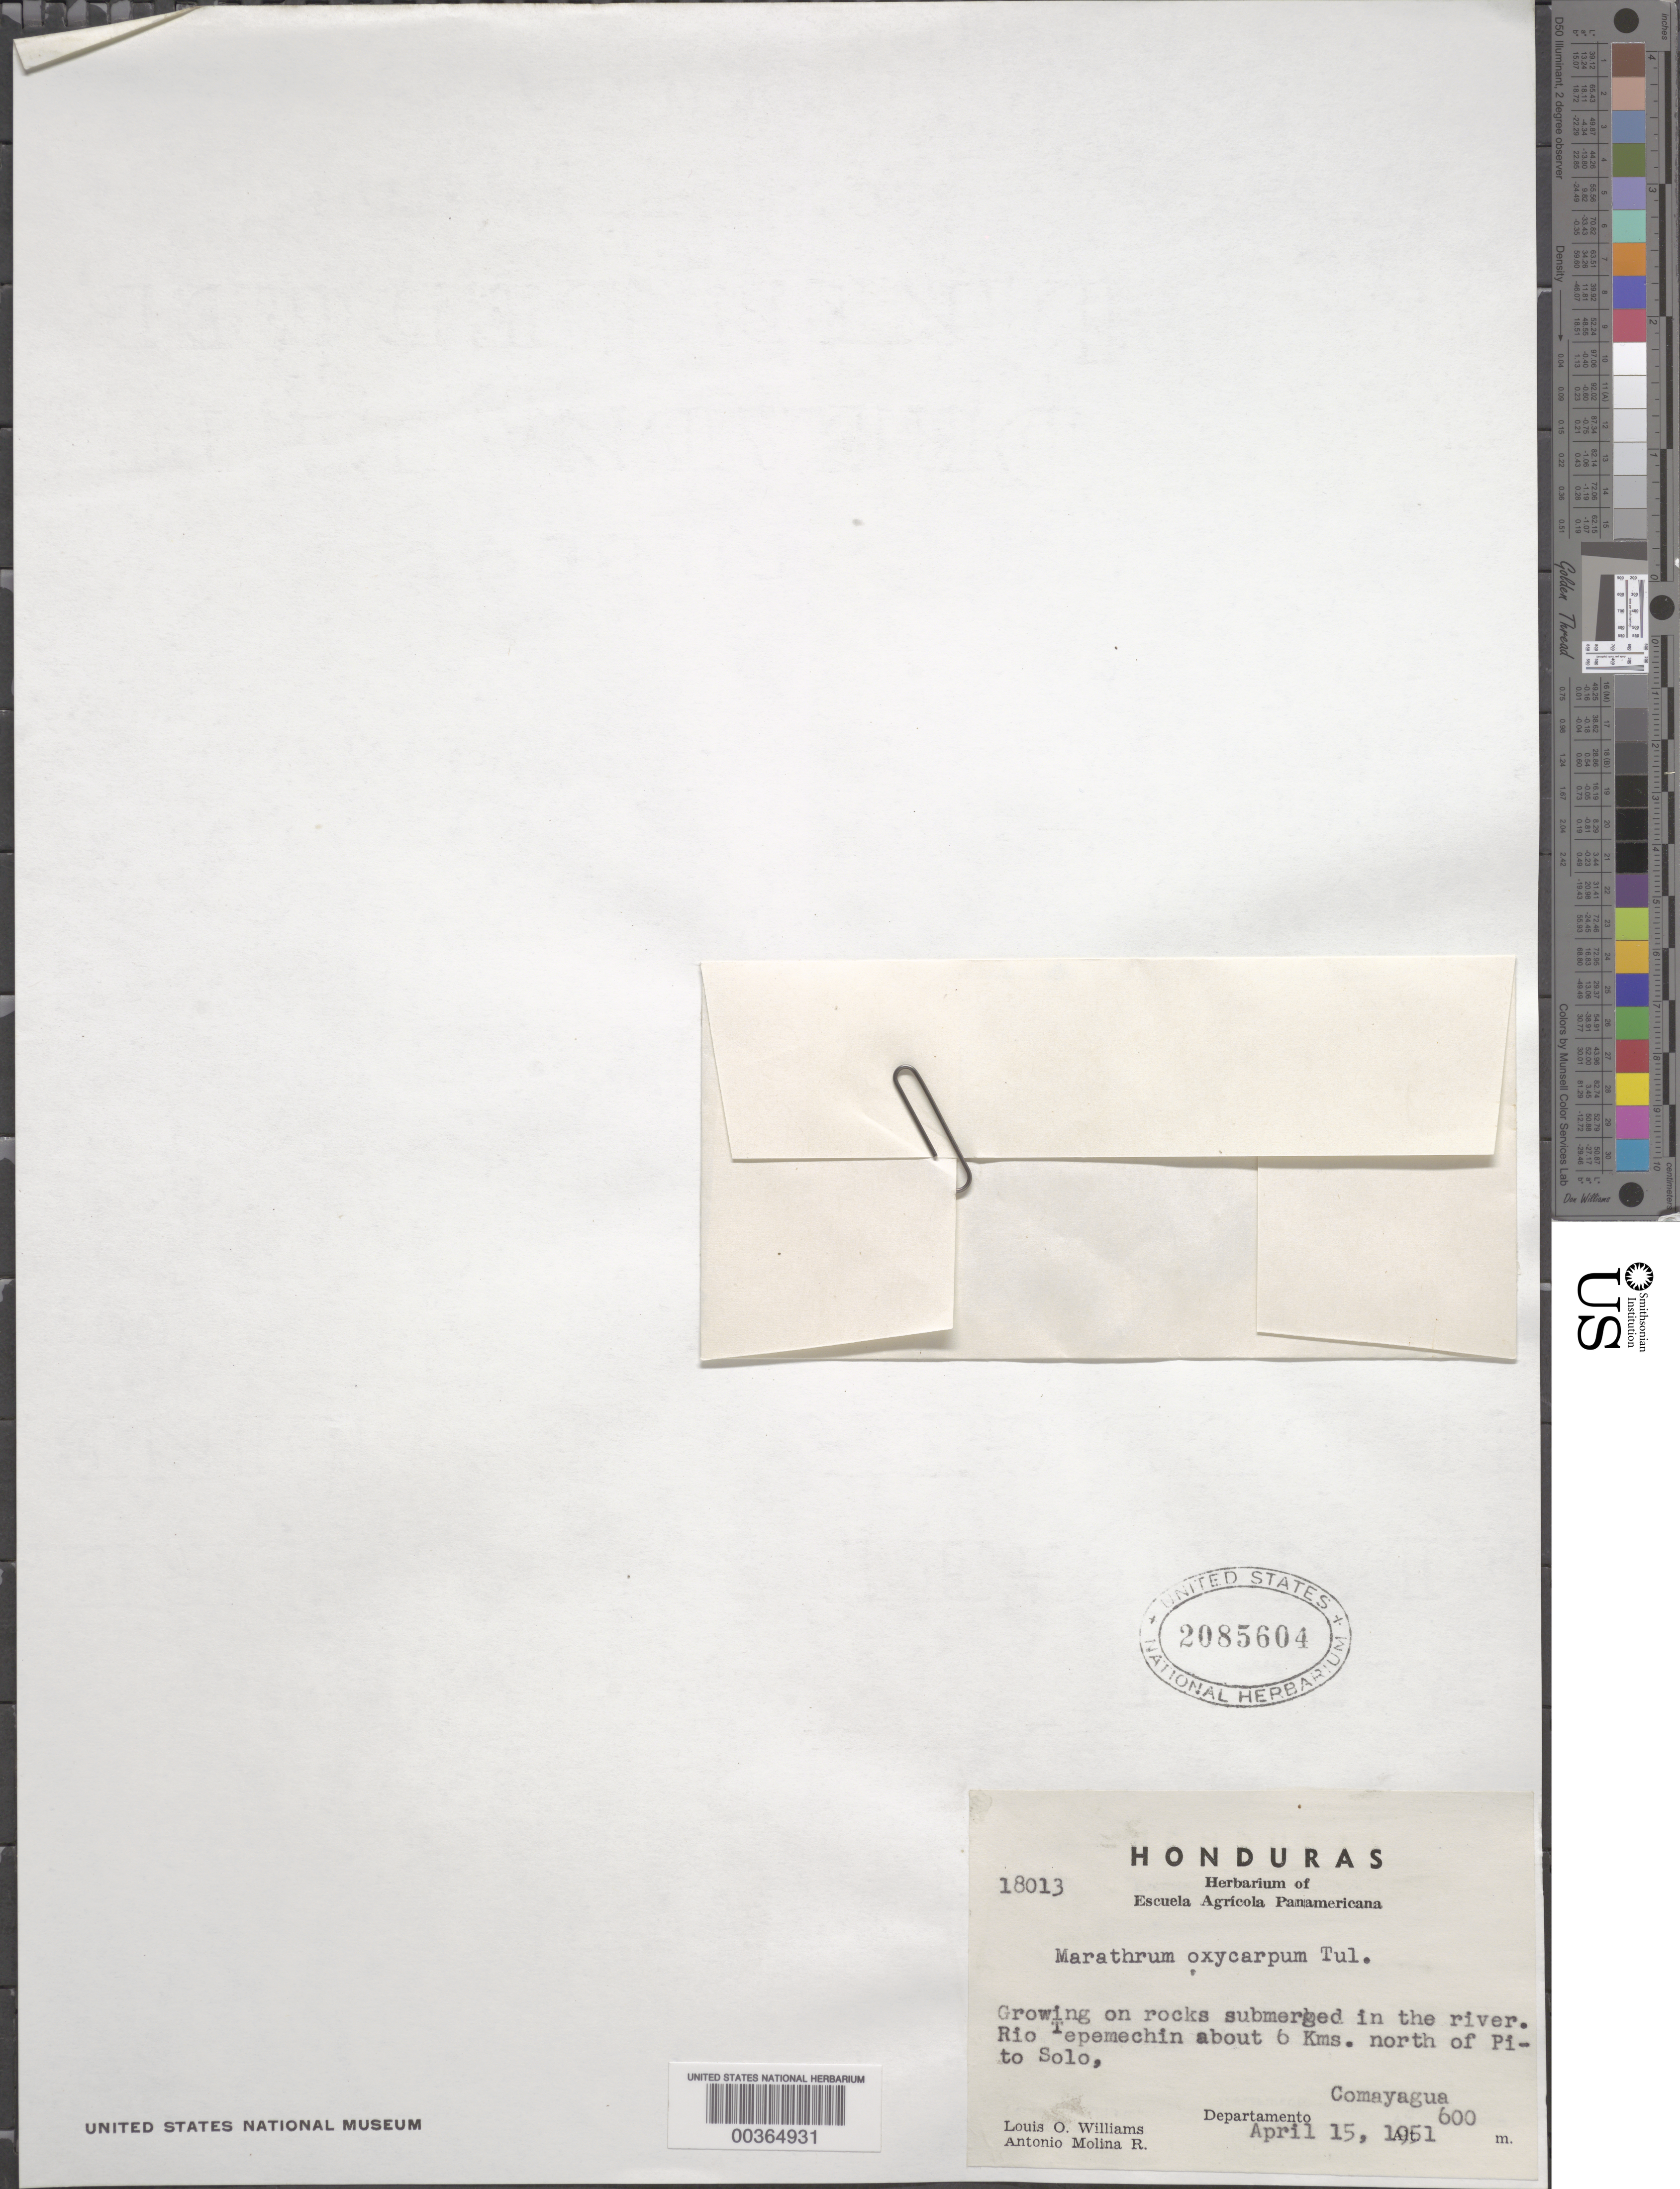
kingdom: Plantae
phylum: Tracheophyta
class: Magnoliopsida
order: Malpighiales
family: Podostemaceae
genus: Marathrum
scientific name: Marathrum oxycarpum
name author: Tul.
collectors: L. O. Williams & A. Molina R.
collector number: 18013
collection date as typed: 15 Apr 1951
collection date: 1951-04-15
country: Honduras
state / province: Comayagua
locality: Rio Tepemechin, N of Pito Solo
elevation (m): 600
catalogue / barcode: US 2085604